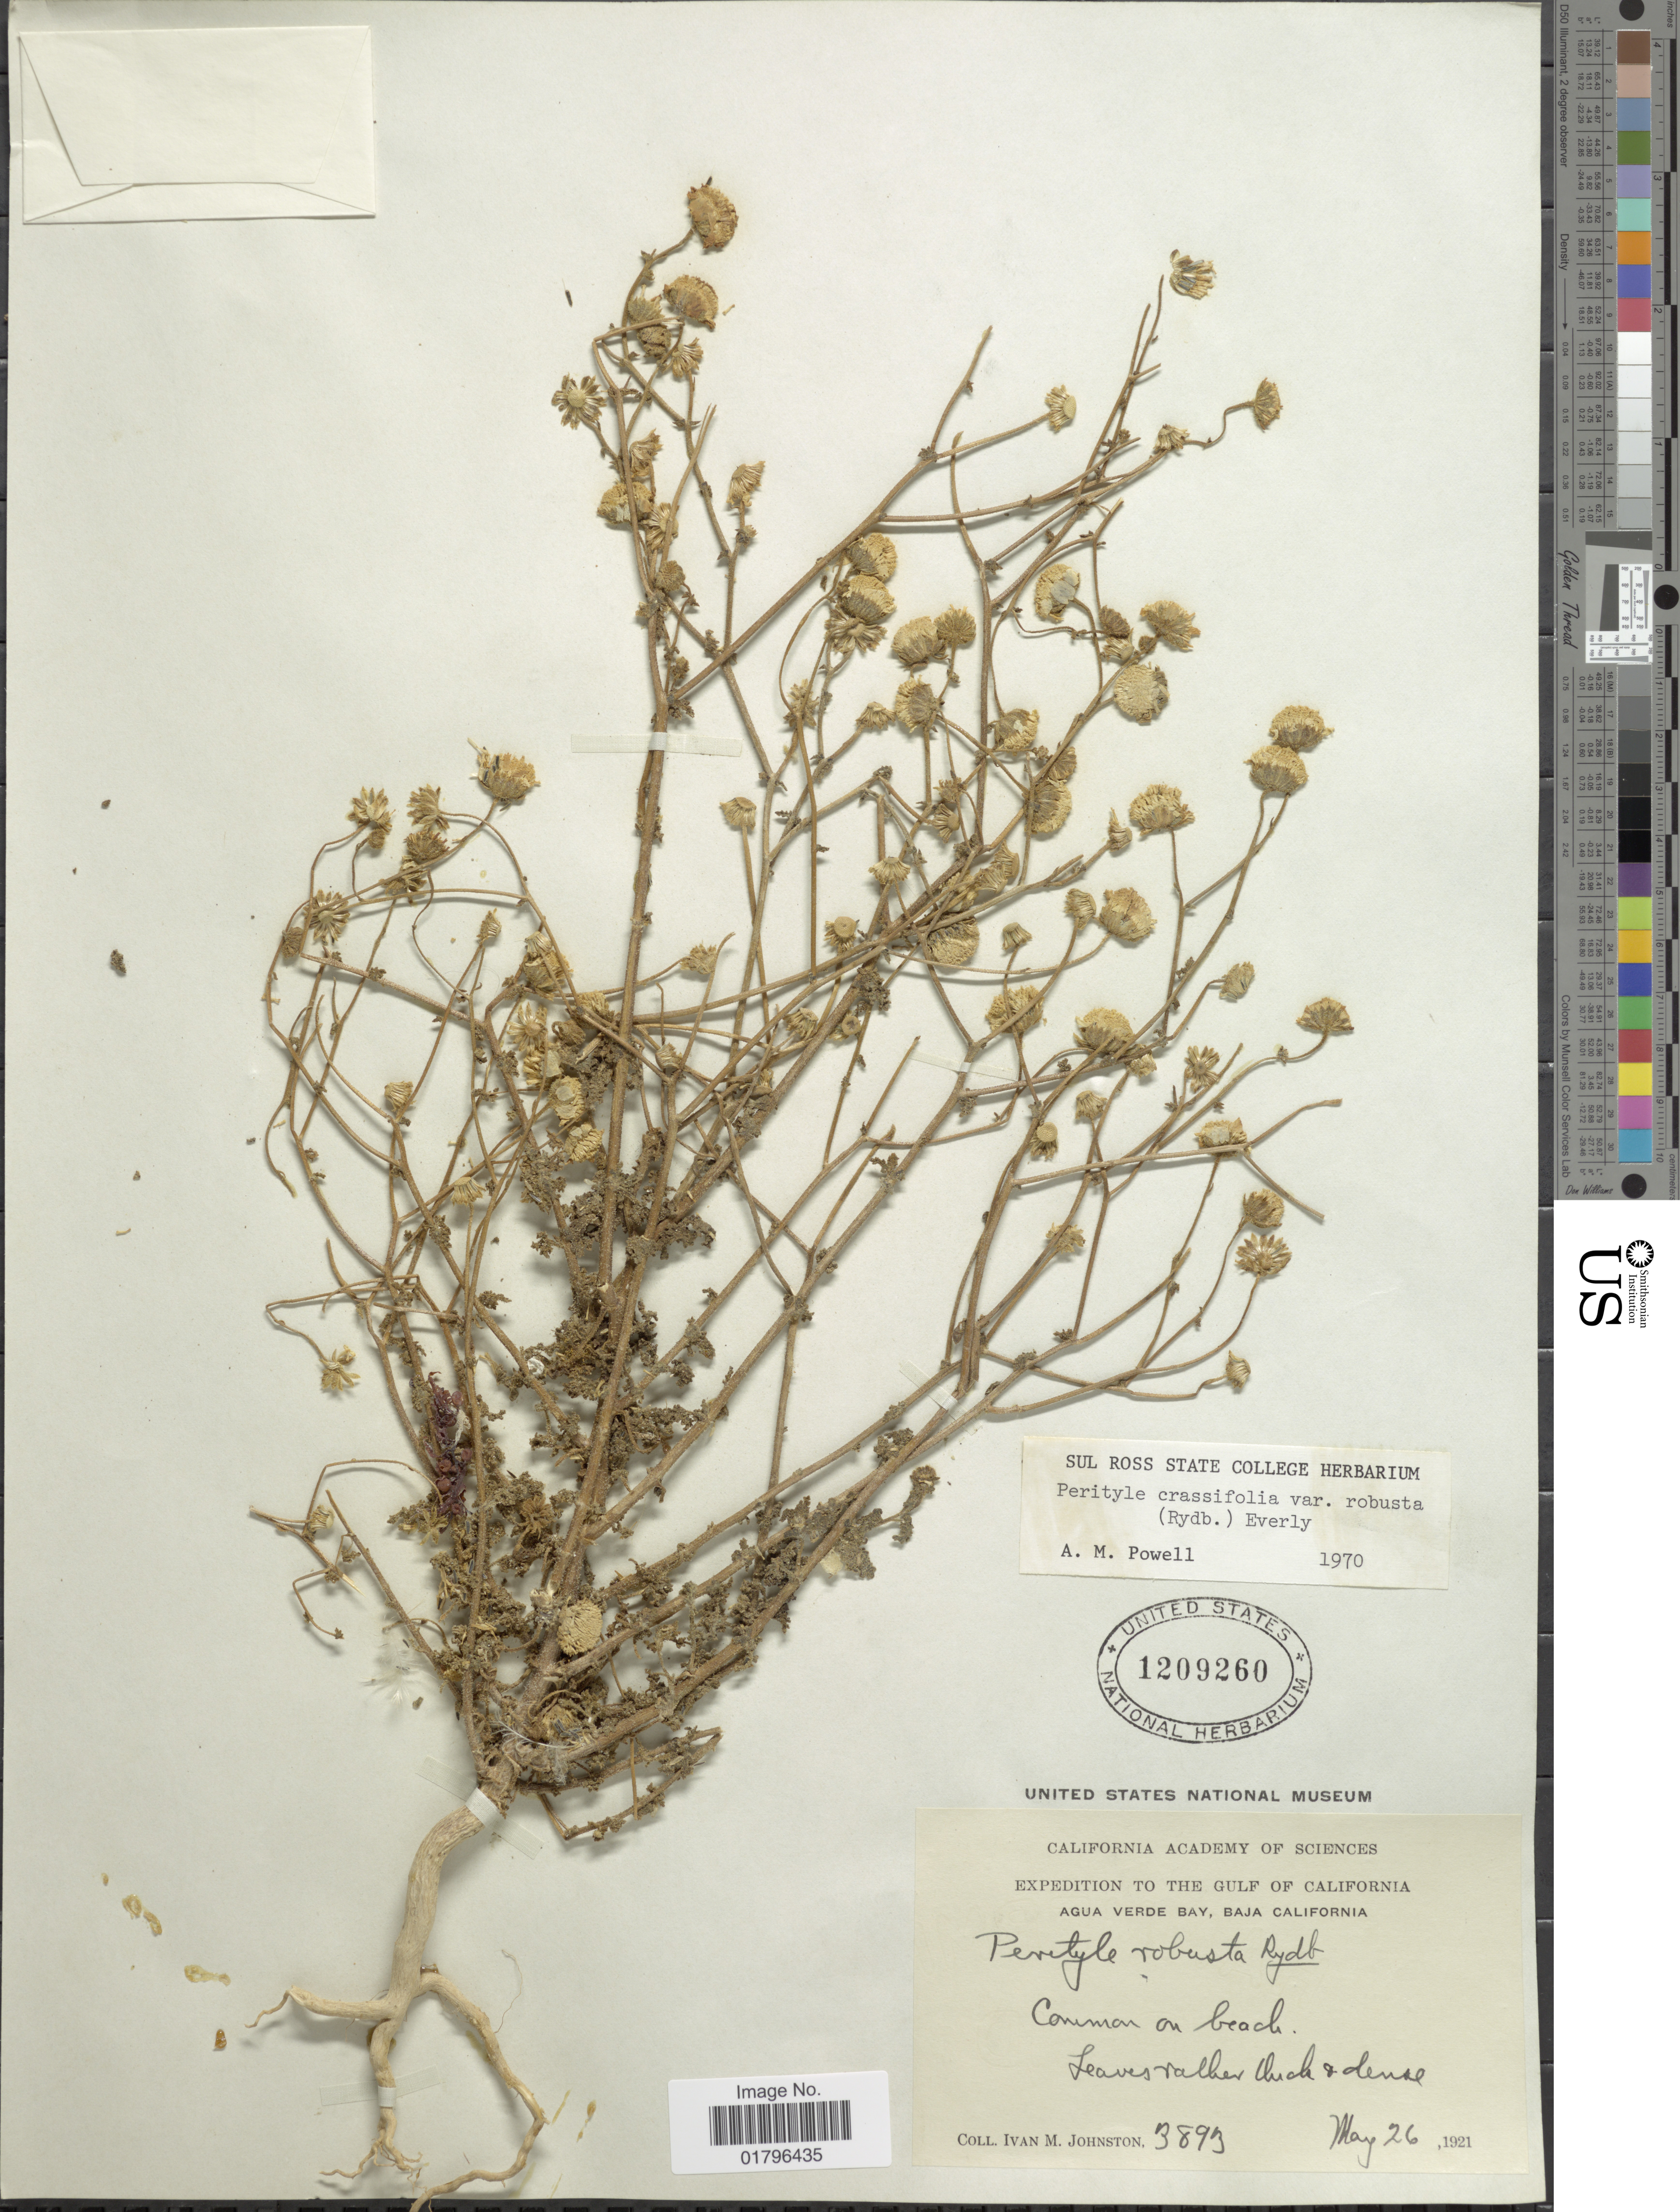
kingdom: Plantae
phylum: Tracheophyta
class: Magnoliopsida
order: Asterales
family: Asteraceae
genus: Perityle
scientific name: Perityle crassifolia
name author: Brandegee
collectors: I.M. Johnston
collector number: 3893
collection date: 1921-05-26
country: Mexico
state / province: Baja California Sur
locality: Gulf of California, Agua Verde Bay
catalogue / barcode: US 1209260